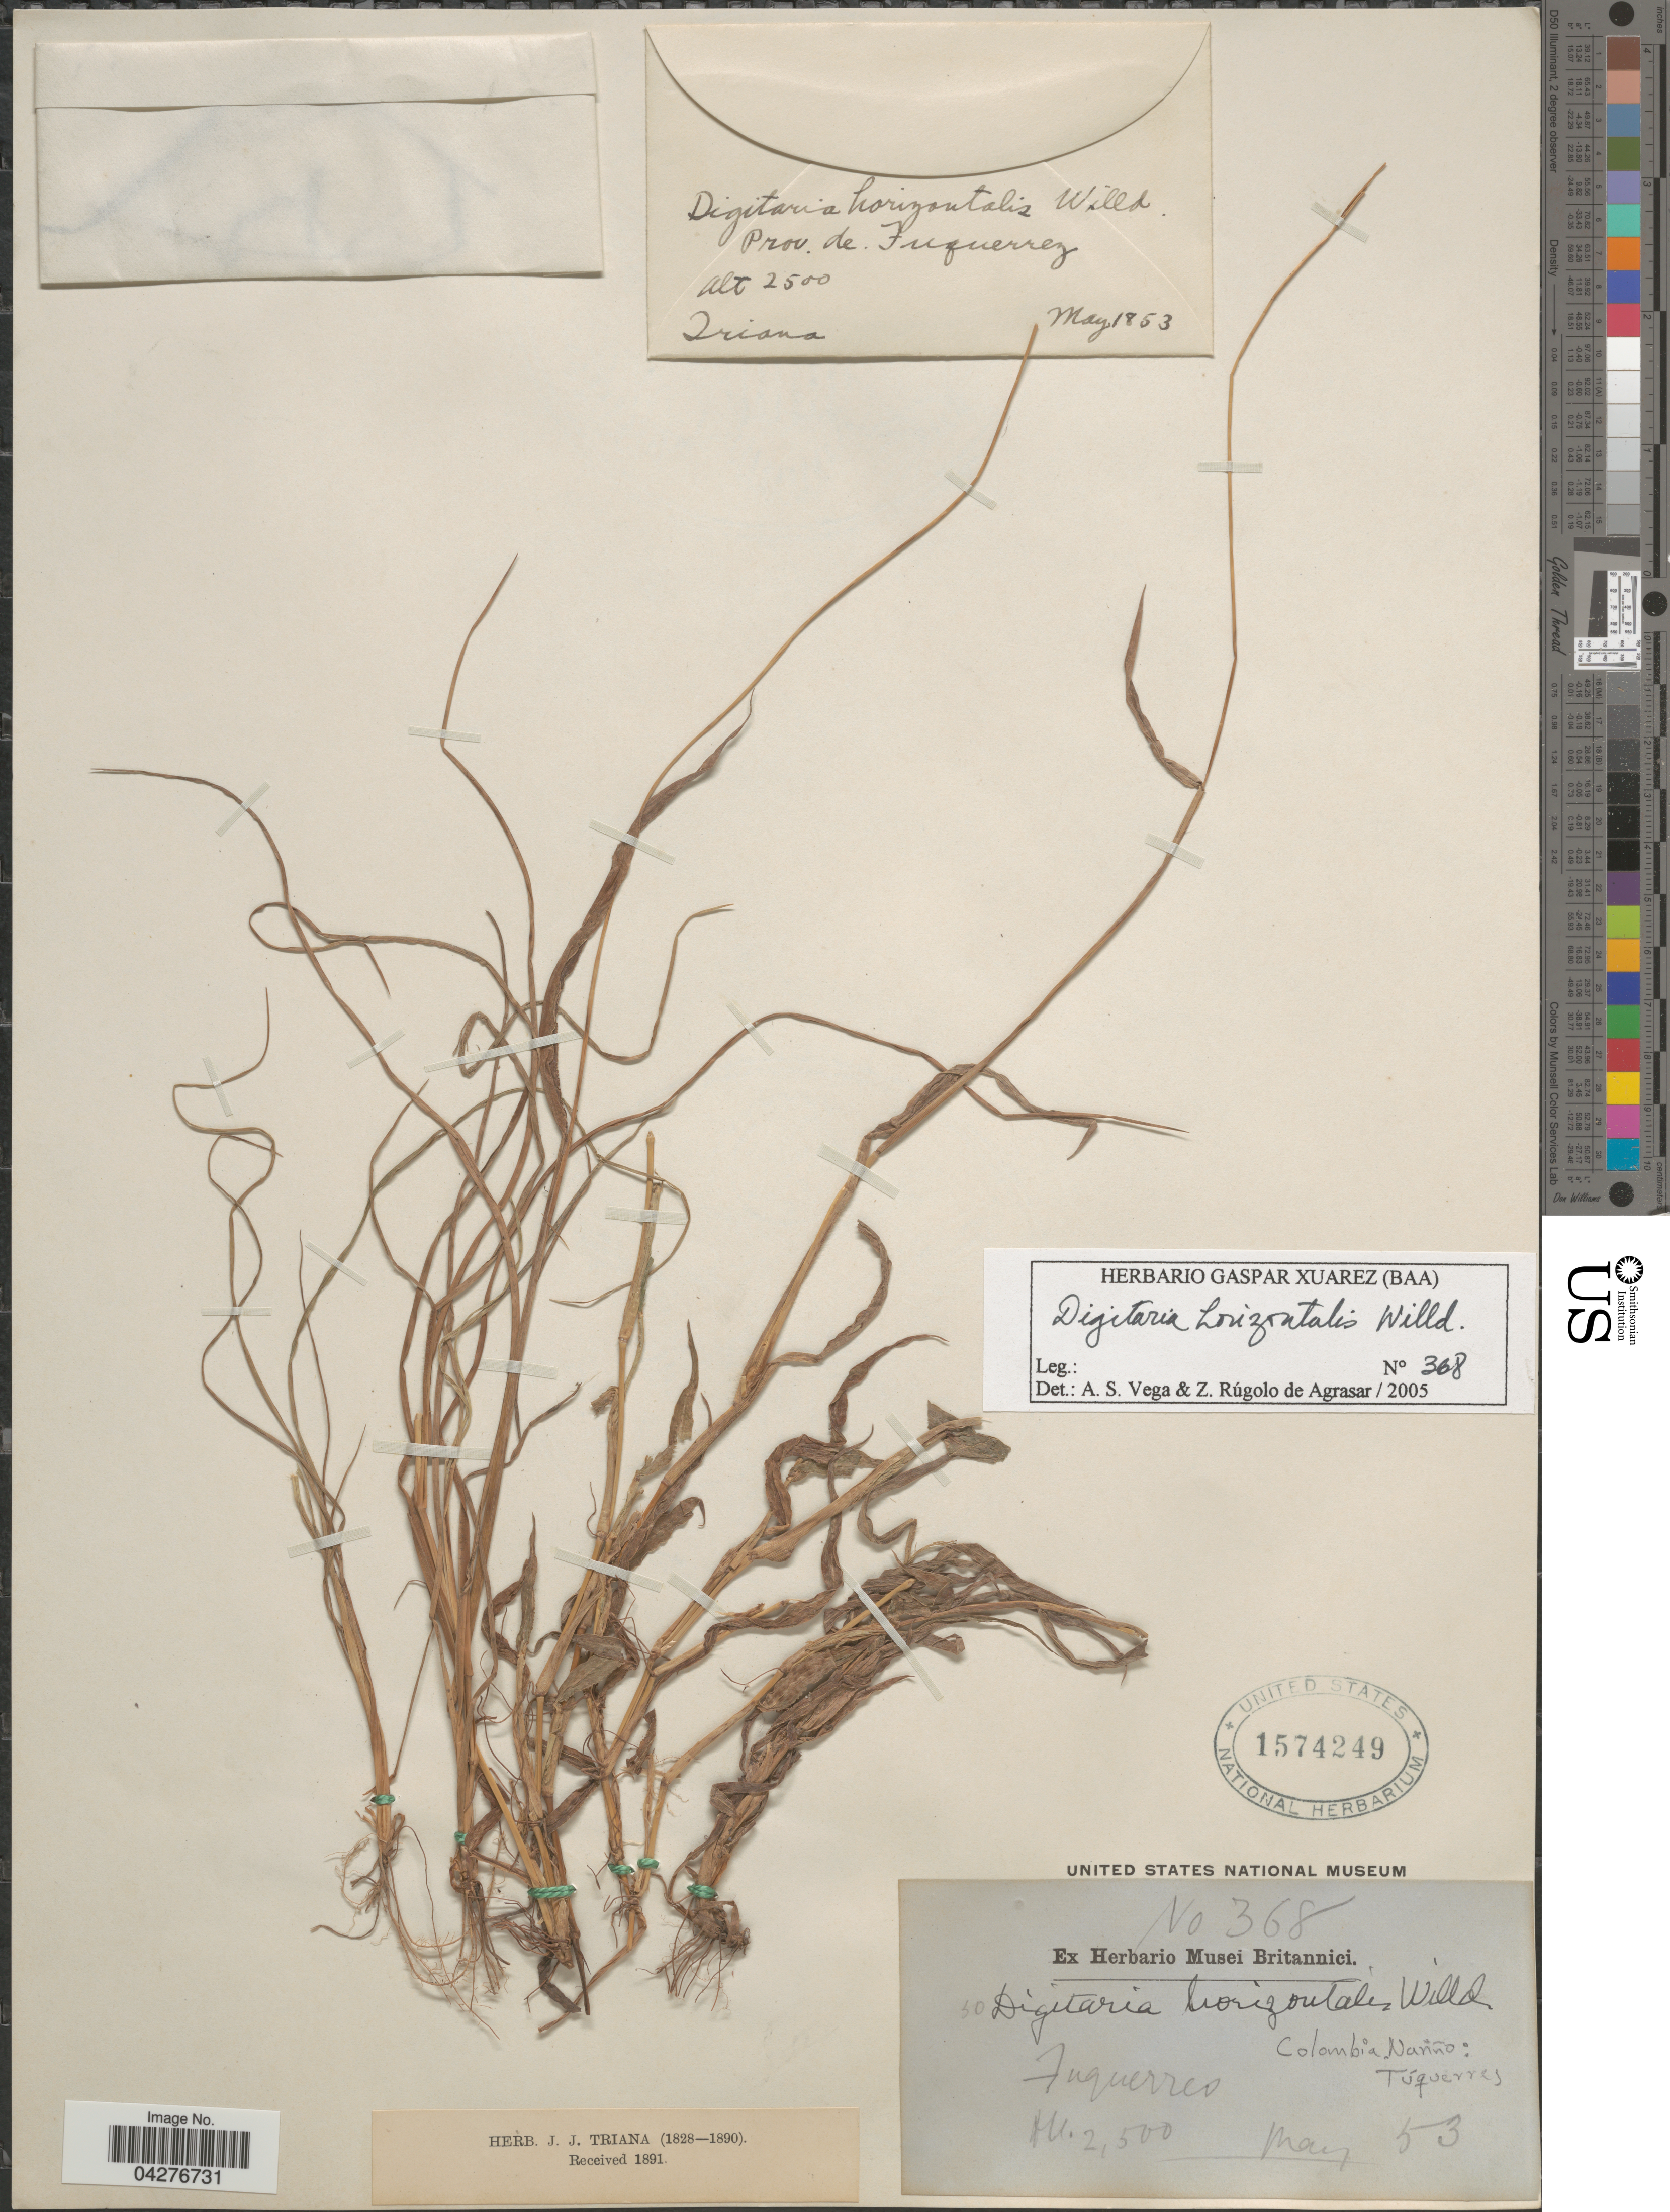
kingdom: Plantae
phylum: Tracheophyta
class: Liliopsida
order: Poales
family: Poaceae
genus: Digitaria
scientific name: Digitaria horizontalis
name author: Willd.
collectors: J. J. Triana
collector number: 368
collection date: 1853-05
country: Colombia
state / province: Nariño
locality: Prov. de Tuquerrez.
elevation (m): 762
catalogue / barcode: US 1574249